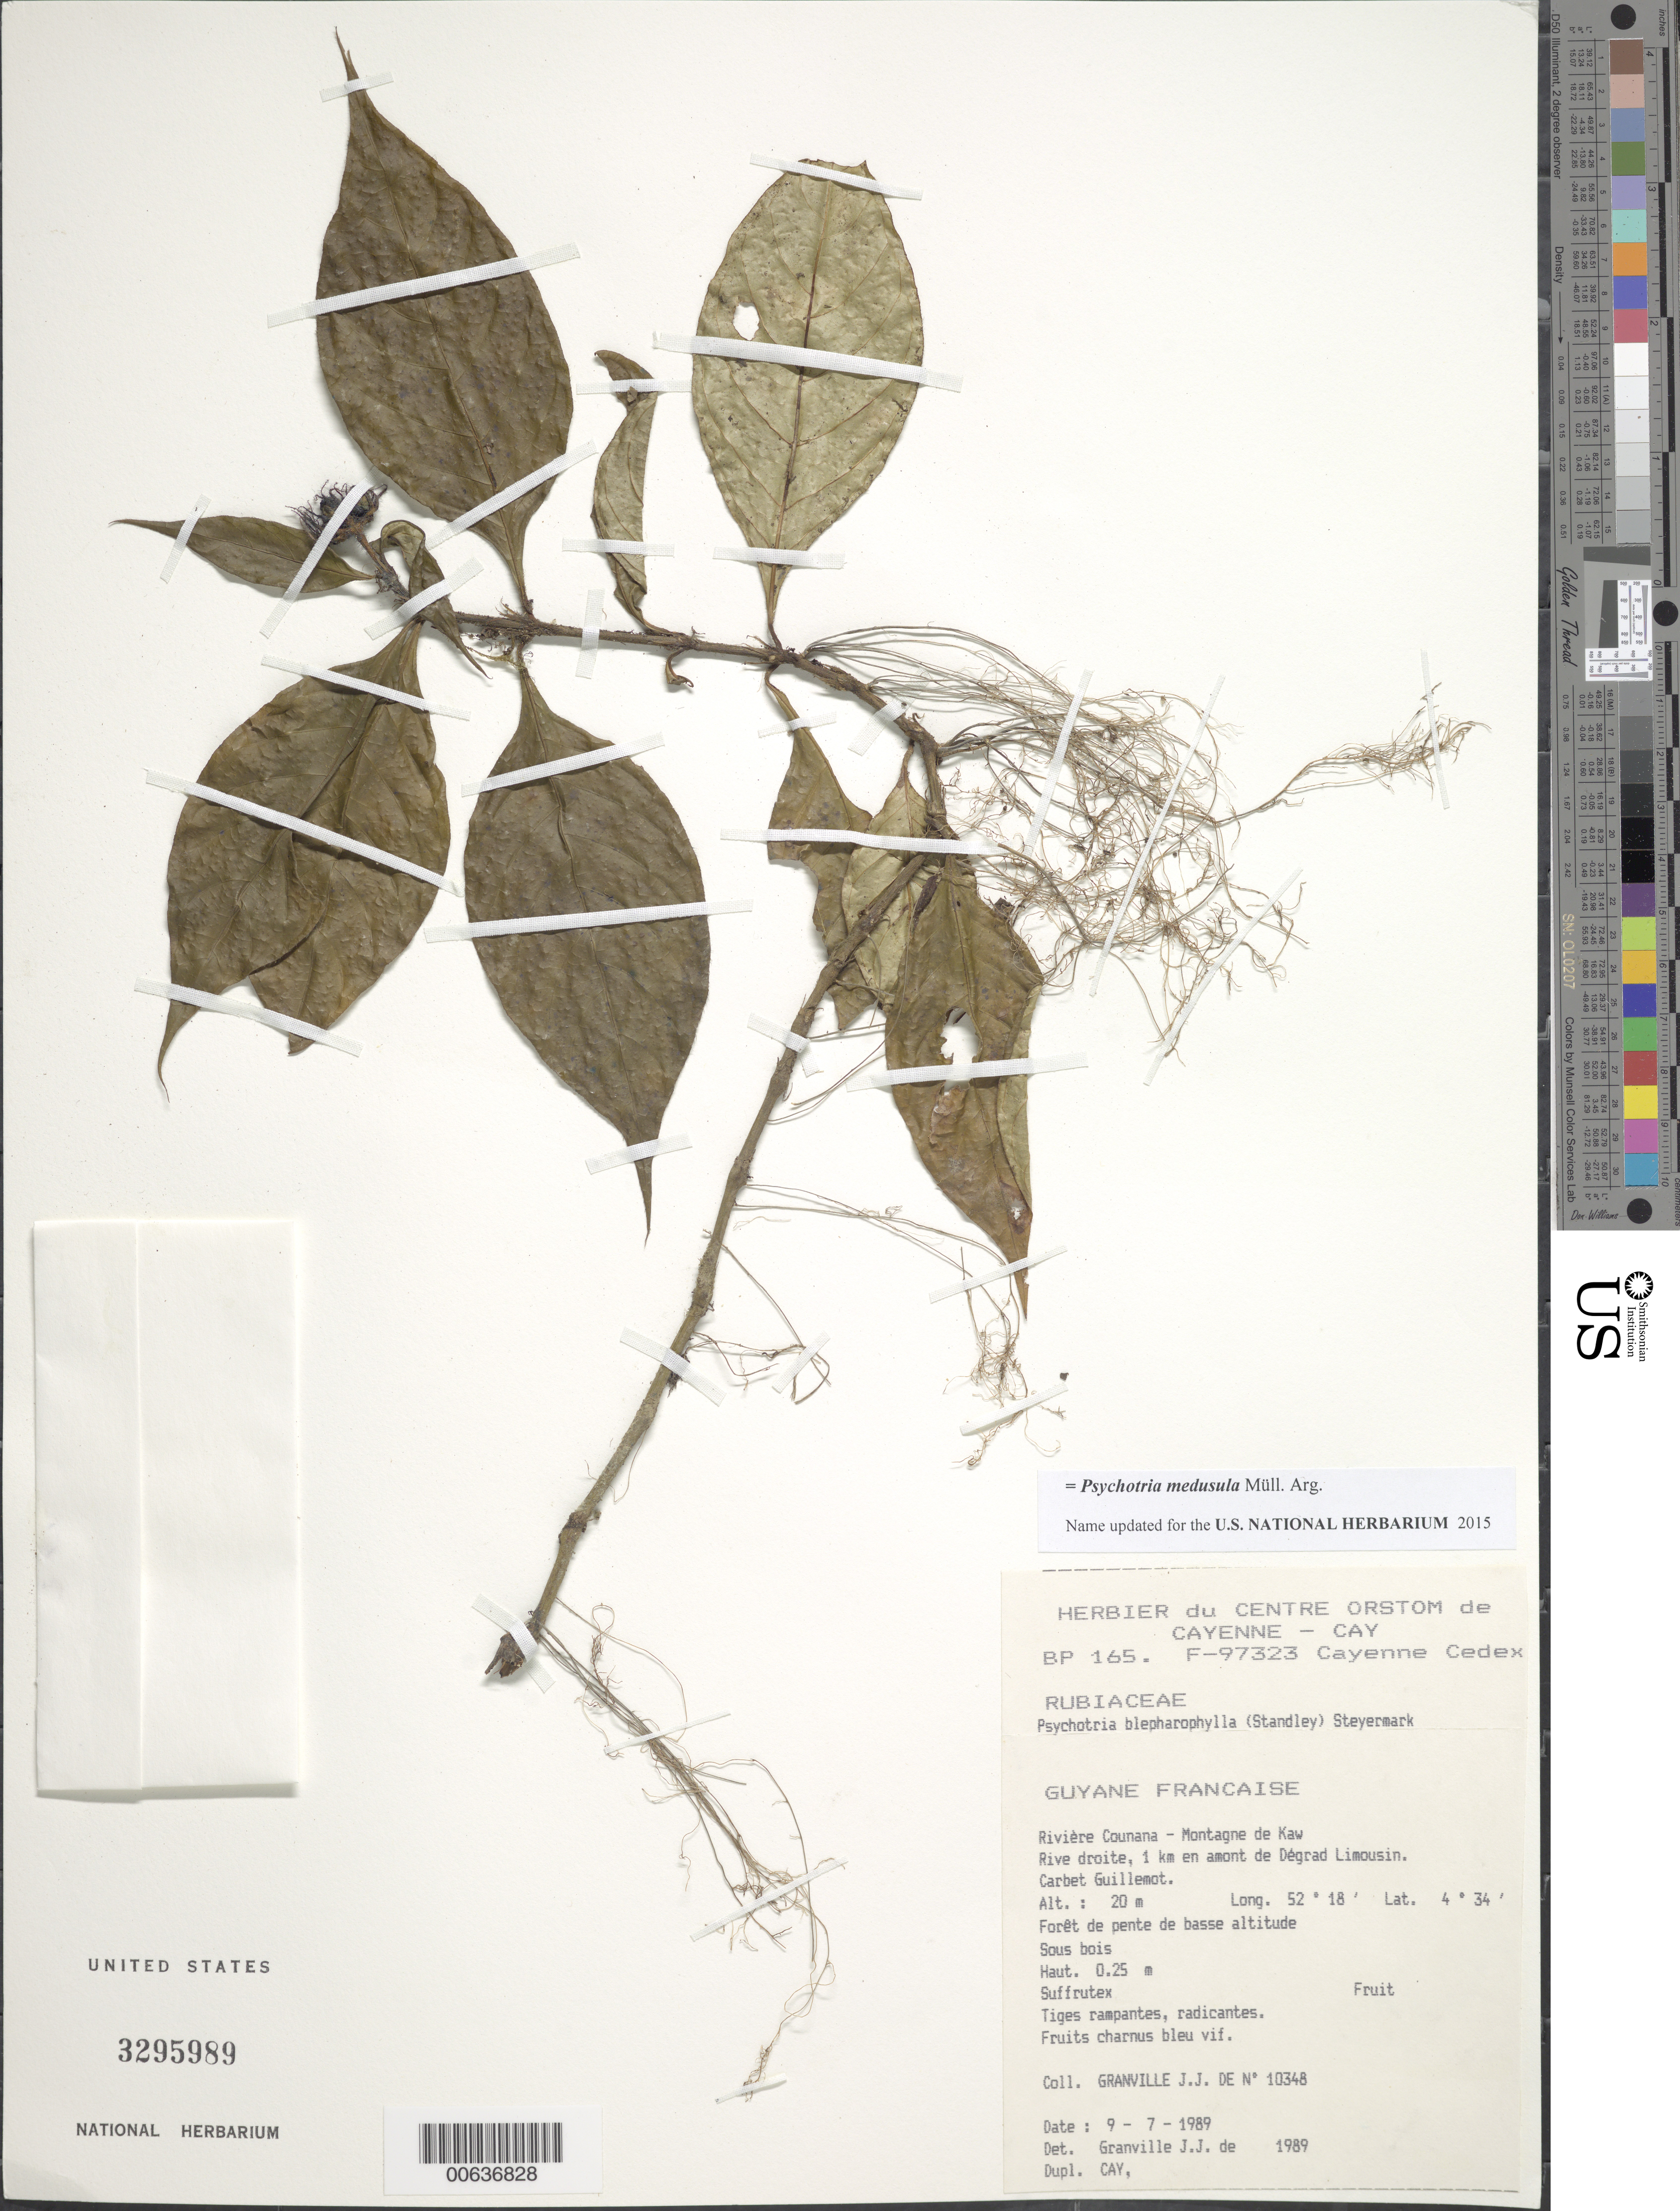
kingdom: Plantae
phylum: Tracheophyta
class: Magnoliopsida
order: Gentianales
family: Rubiaceae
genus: Palicourea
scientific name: Palicourea glabra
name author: (Aubl.) Delprete & J.H. Kirkbr.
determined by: Kirkbride, J. H., Jr.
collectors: J.-J. de Granville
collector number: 10348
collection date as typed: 9-Jul-89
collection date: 1989-07-09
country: French Guiana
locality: Rivière Counana, Montagne de Kaw; rive droite, 1km en amont de Degrad Limousin, Carbet Guillemot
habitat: Foret de pente de basse altitude. Sous bois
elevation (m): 20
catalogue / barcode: US 3295989